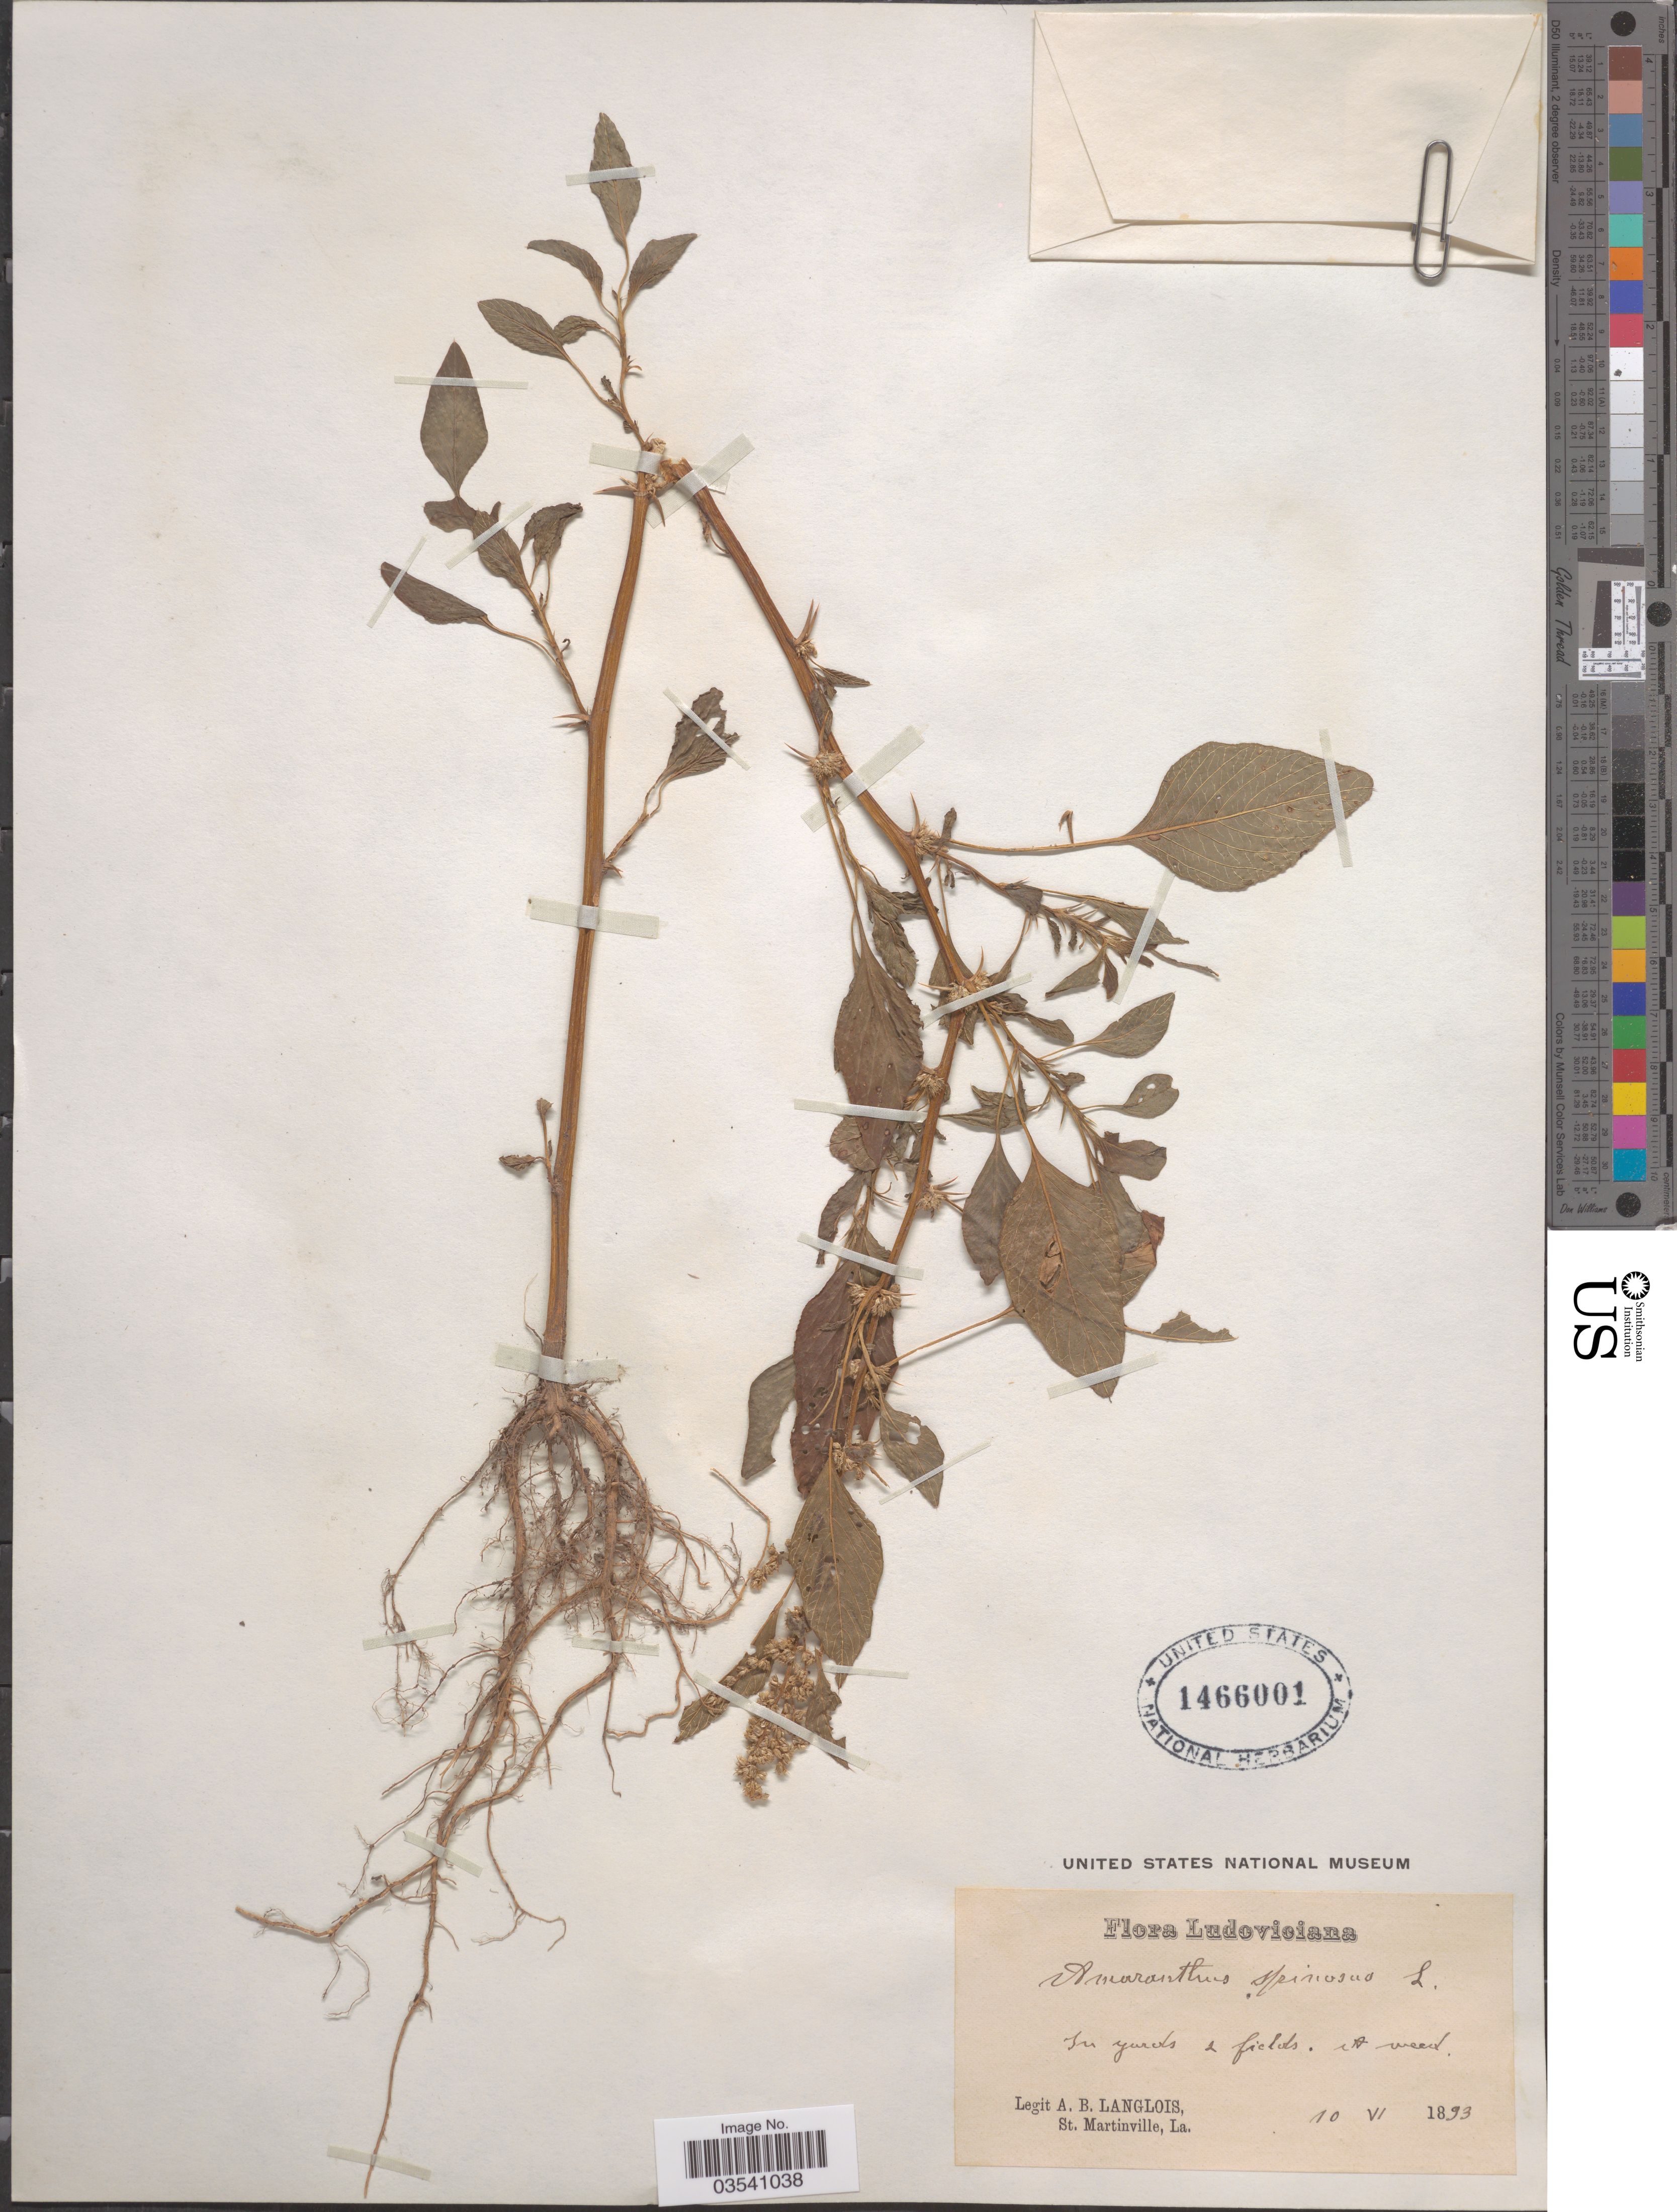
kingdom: Plantae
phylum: Tracheophyta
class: Magnoliopsida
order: Caryophyllales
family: Amaranthaceae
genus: Amaranthus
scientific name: Amaranthus spinosus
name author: L.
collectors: A. Langlois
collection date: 1893-06-10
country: United States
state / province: Louisiana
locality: St. Martinville. [unsure placement] In yards + fields.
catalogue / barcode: US 1466001